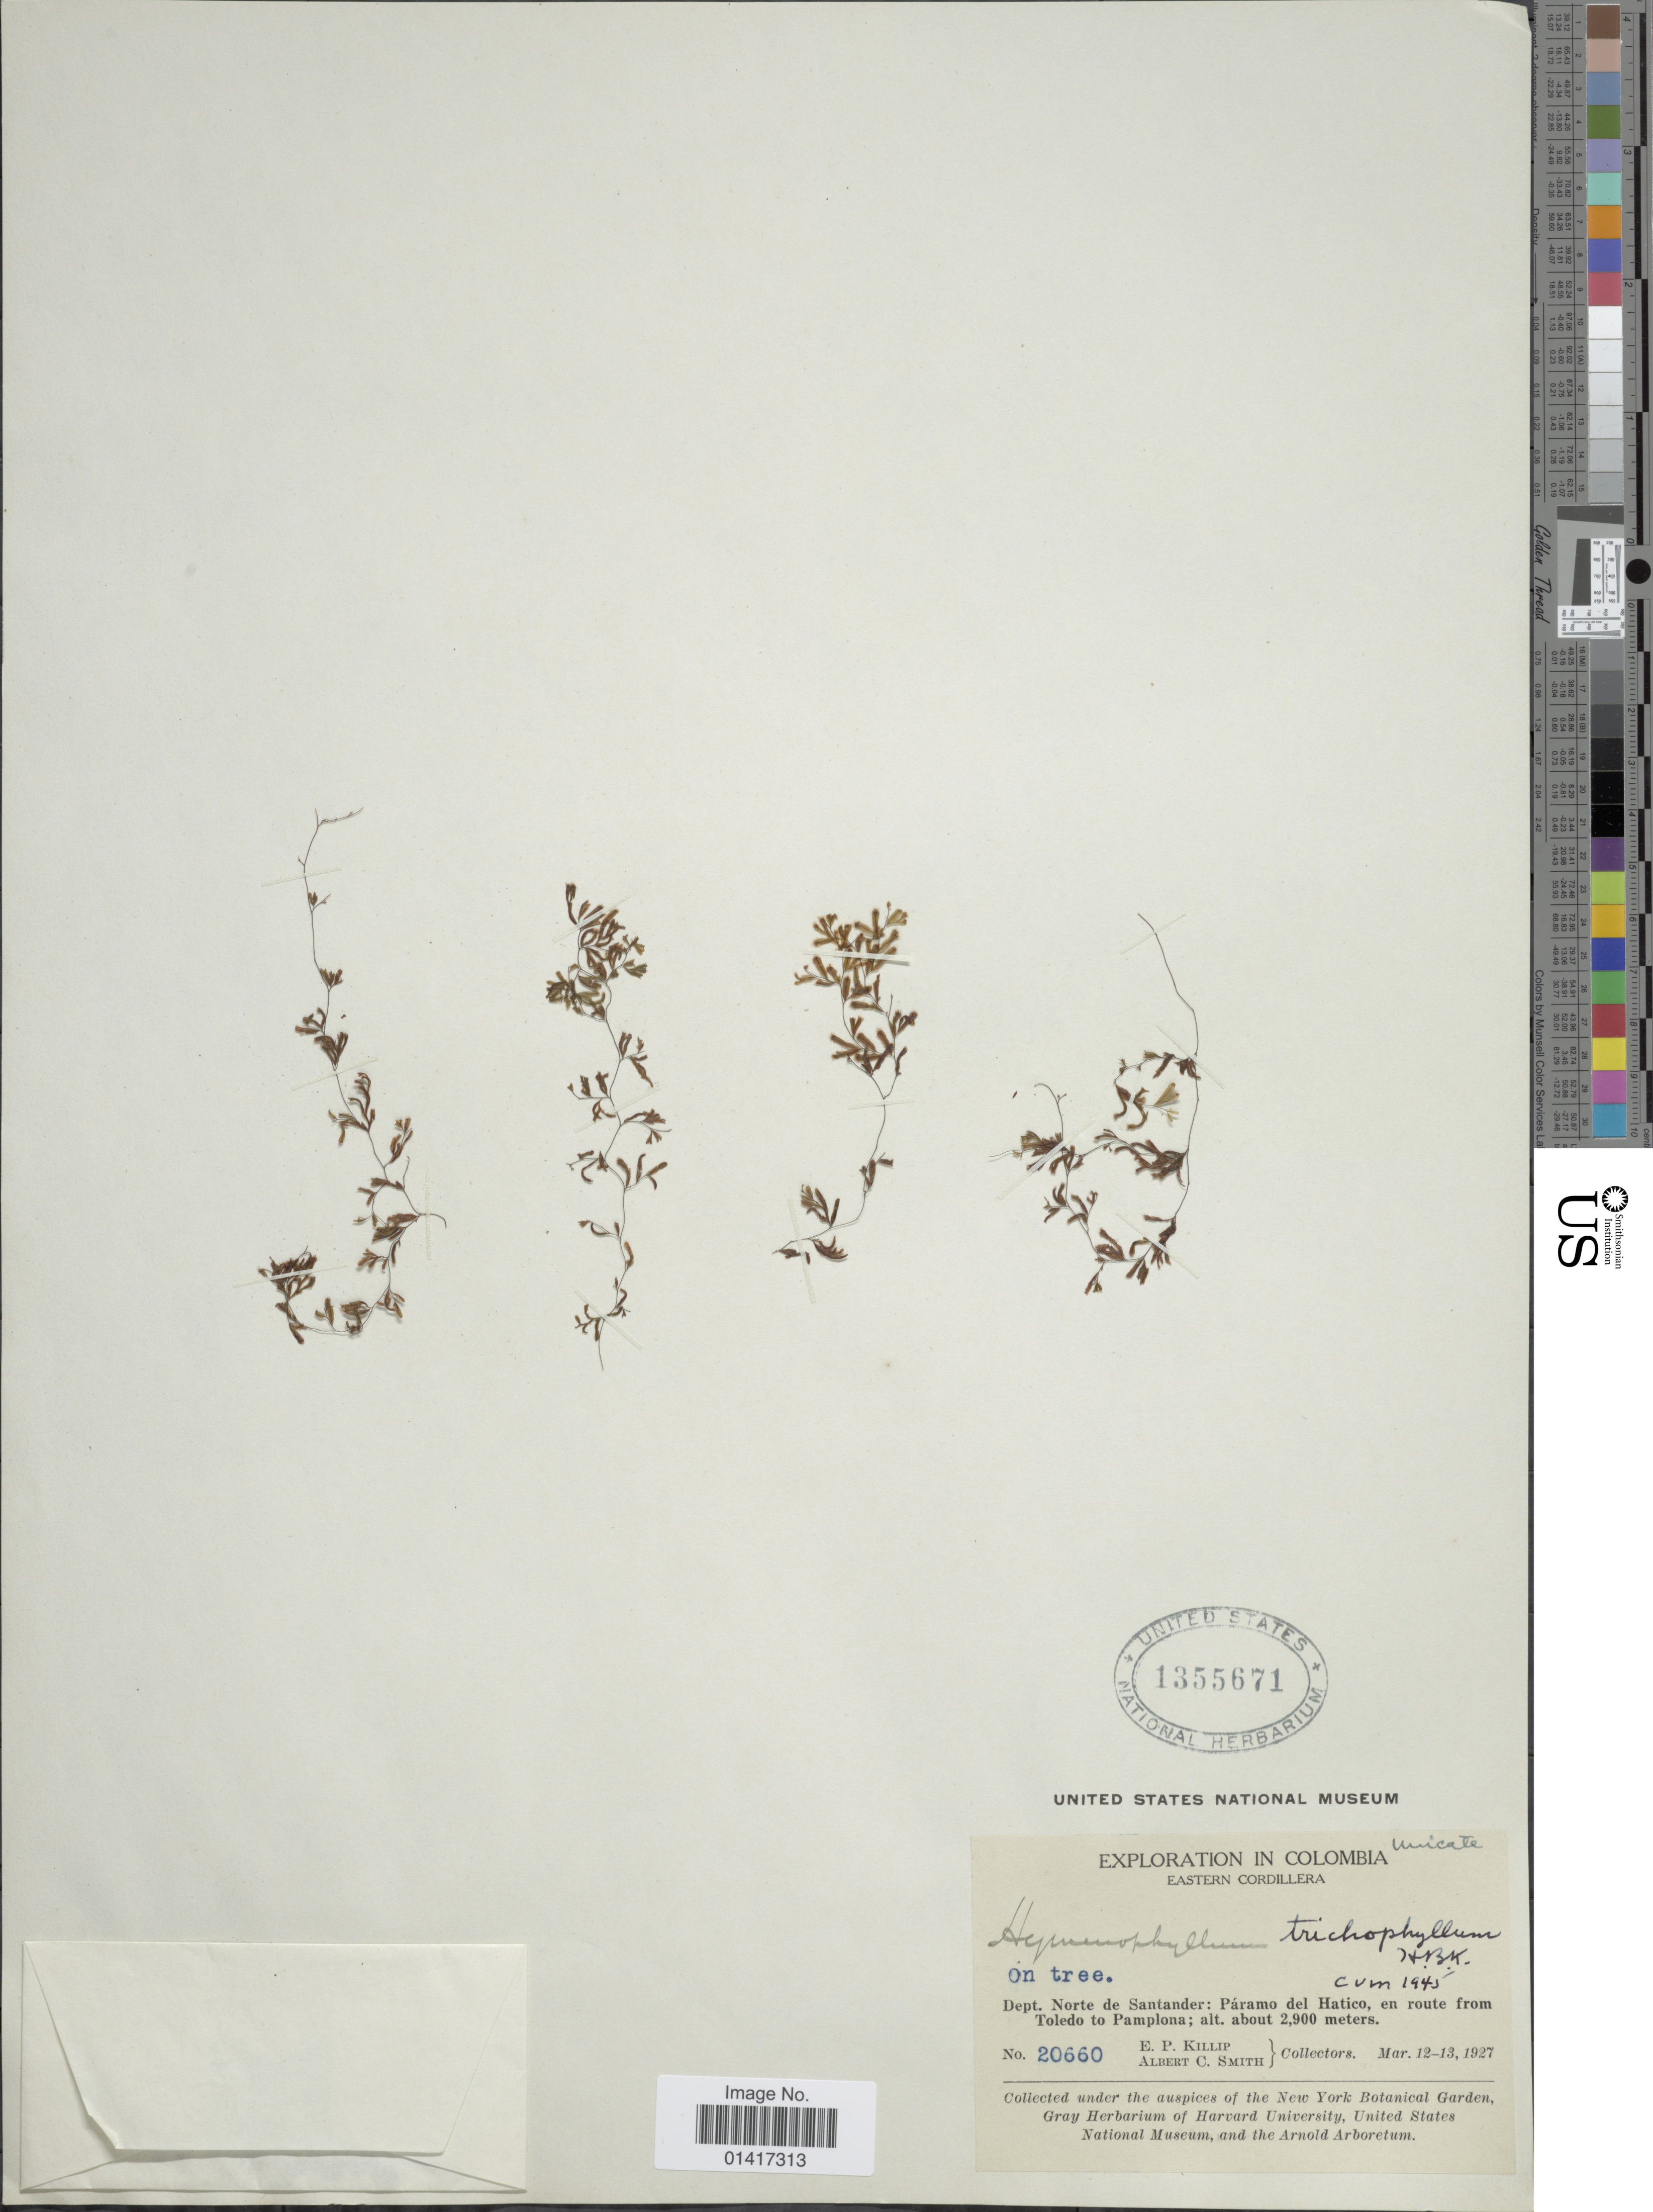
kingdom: Plantae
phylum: Tracheophyta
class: Polypodiopsida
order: Hymenophyllales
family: Hymenophyllaceae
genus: Hymenophyllum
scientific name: Hymenophyllum trichophyllum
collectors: E. P. Killip & A. C. Smith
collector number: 20660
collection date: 1927-03-12/1927-03-13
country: Colombia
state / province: Norte de Santander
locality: Eastern Cordillera. Paramo del Hatico, en route from Toledo to Pamplona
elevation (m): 2900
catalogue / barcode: US 1355671